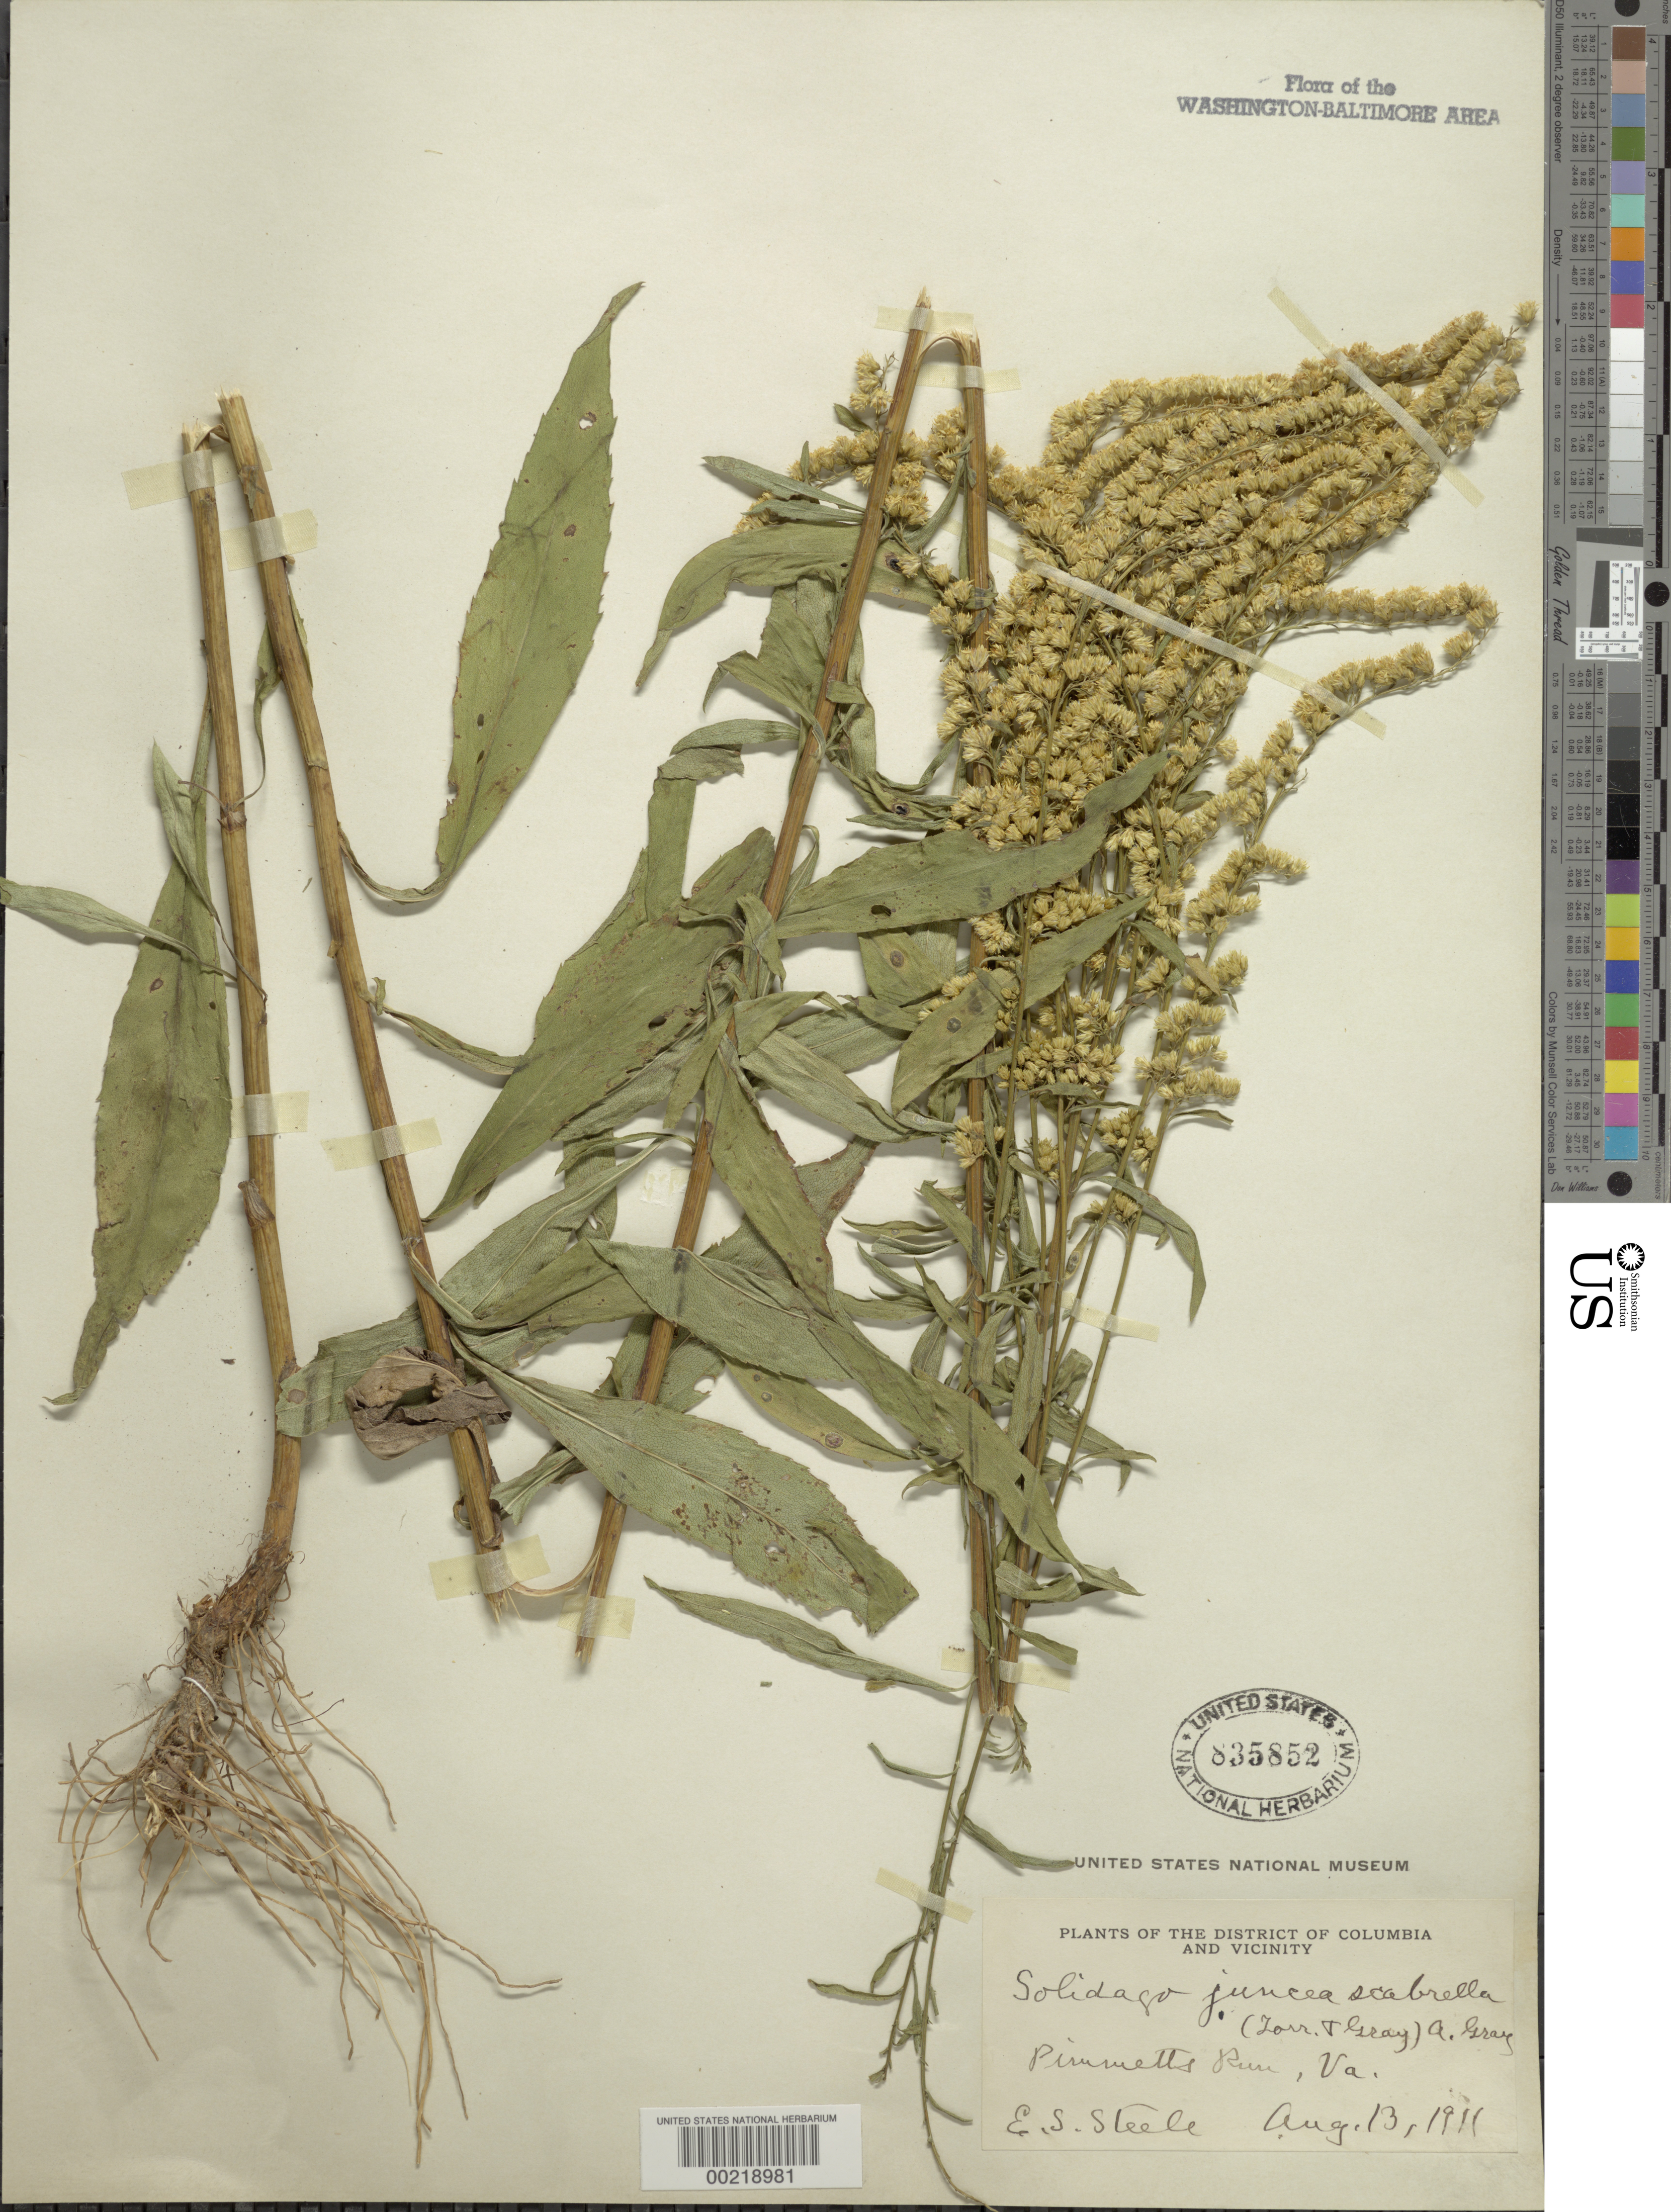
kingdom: Plantae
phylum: Tracheophyta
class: Magnoliopsida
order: Asterales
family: Asteraceae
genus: Solidago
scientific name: Solidago juncea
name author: Aiton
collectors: E. Steele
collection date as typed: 13 Aug 1911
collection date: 1911-08-13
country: United States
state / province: Virginia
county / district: Fairfax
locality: Pimmet Run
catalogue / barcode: US 835852